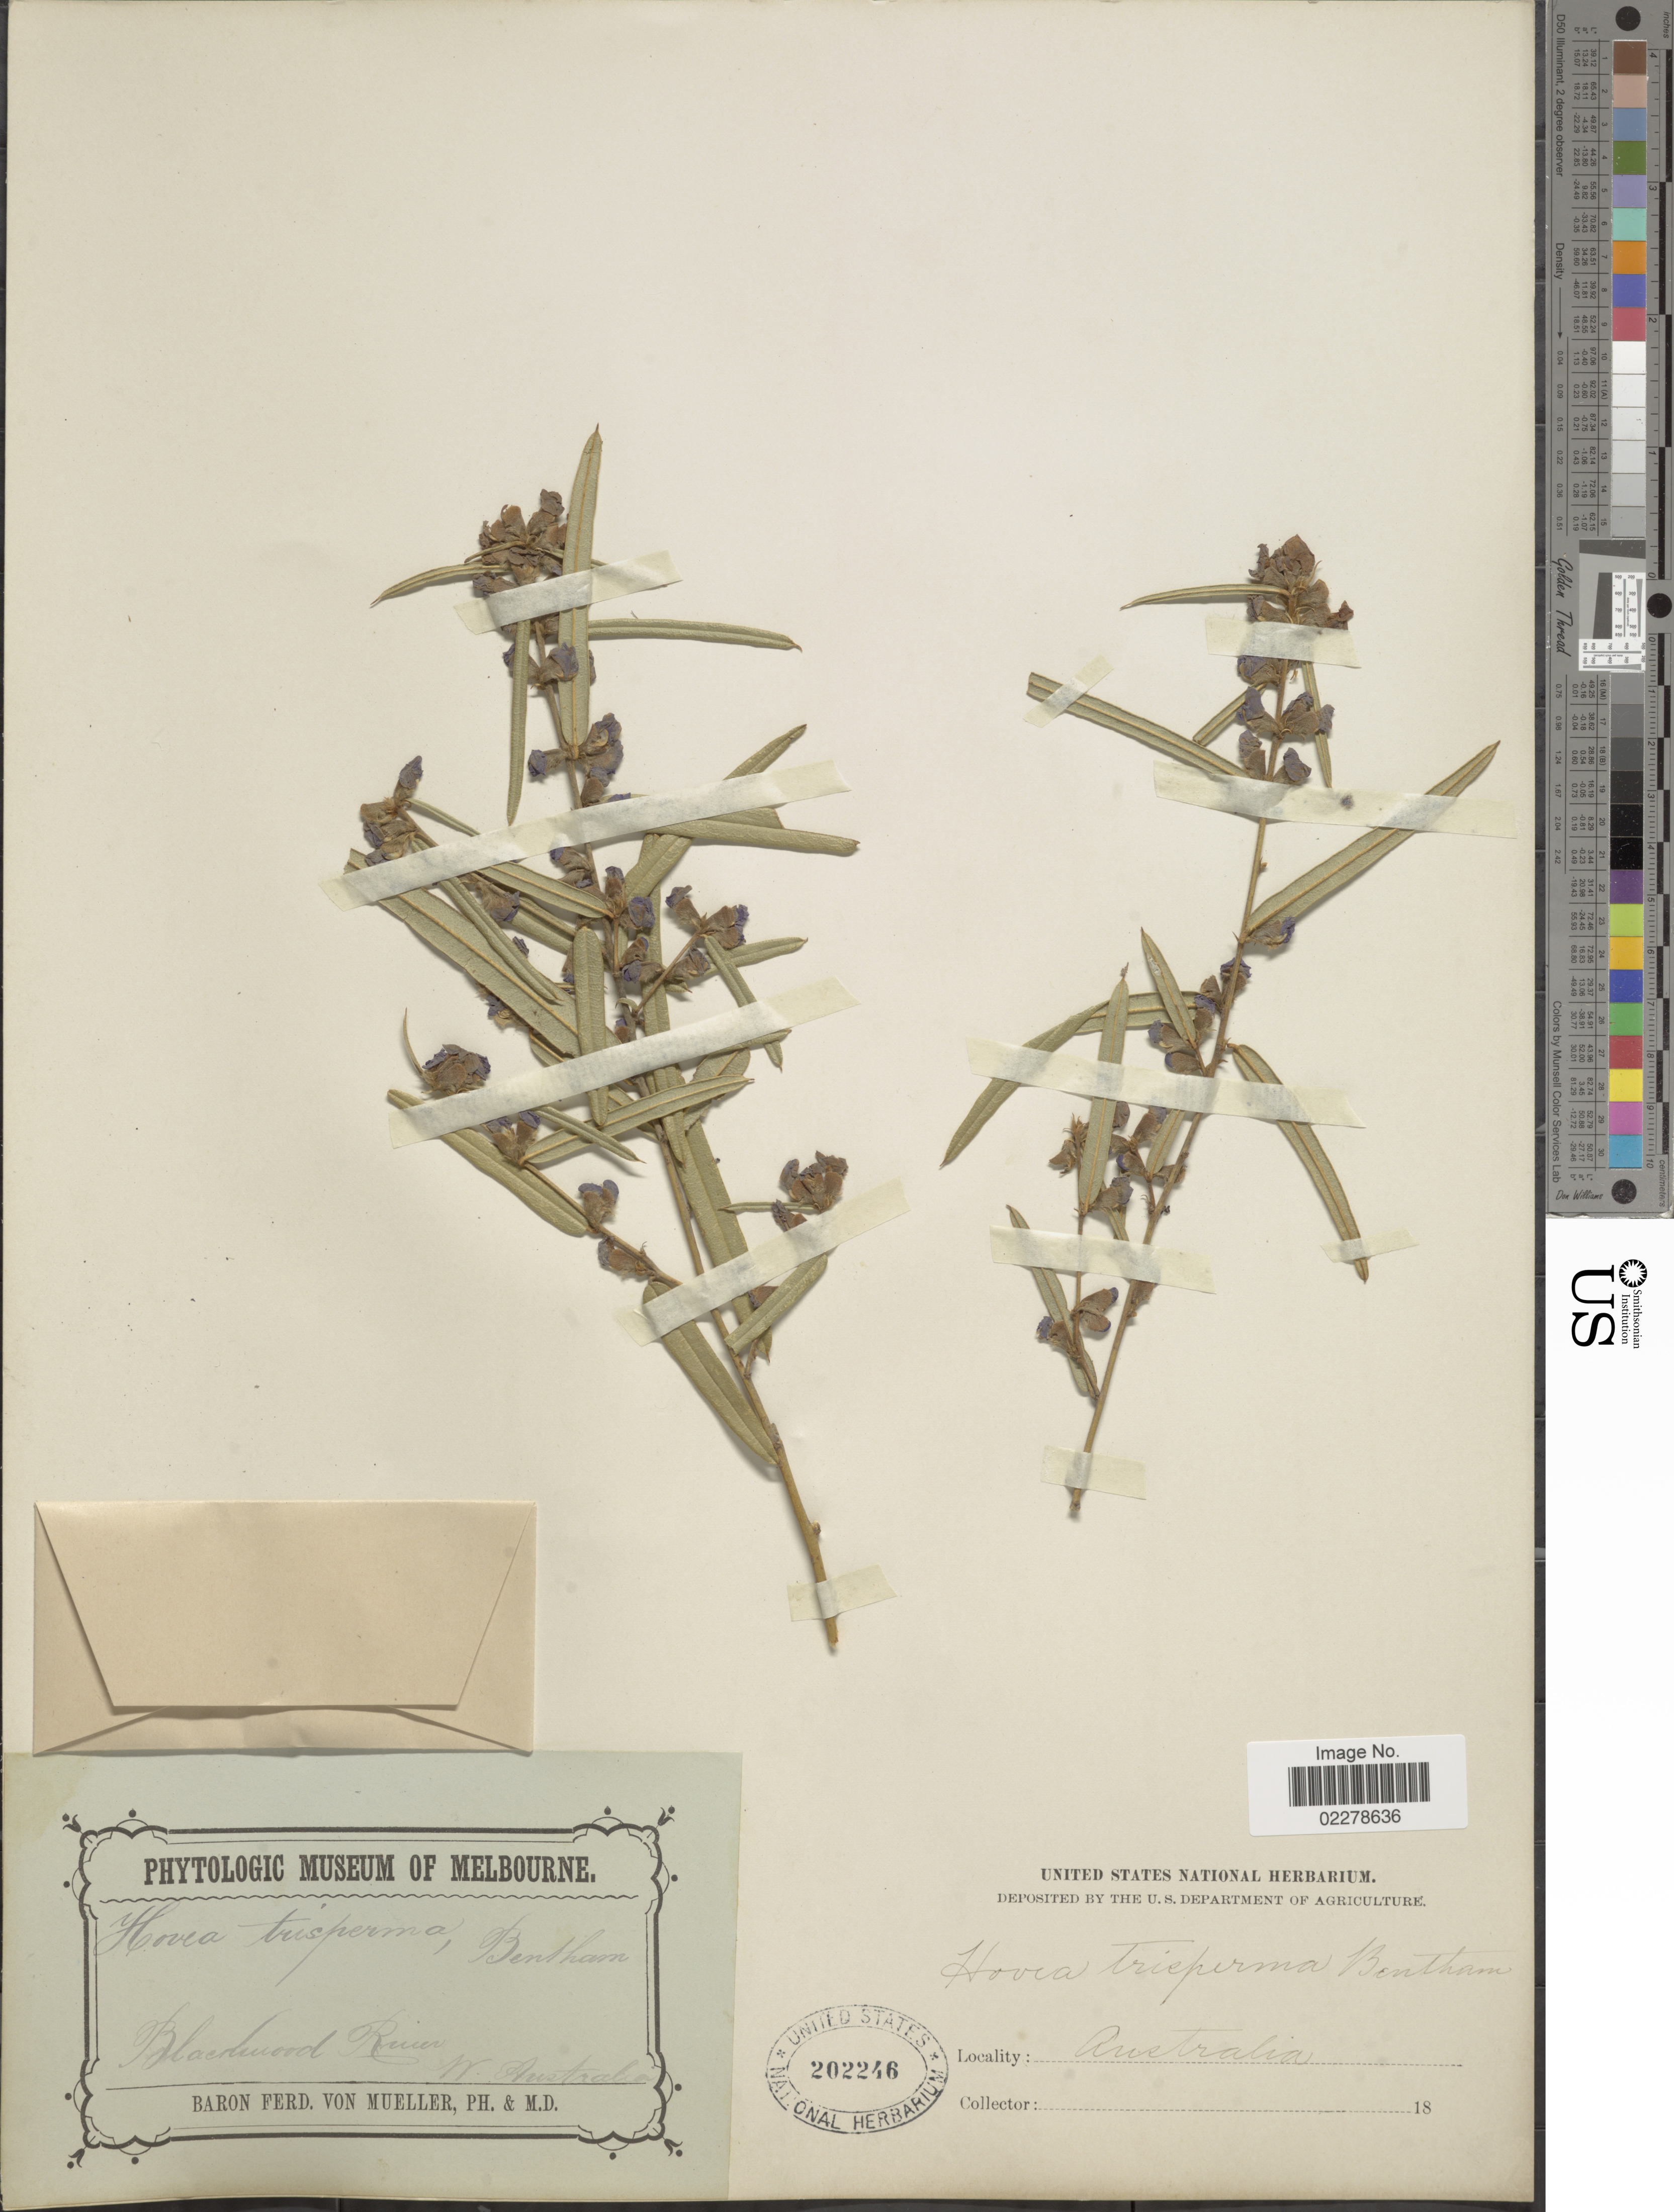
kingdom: Plantae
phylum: Tracheophyta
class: Magnoliopsida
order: Fabales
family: Fabaceae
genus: Hovea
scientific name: Hovea trisperma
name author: Benth.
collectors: F. von Mueller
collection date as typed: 18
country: Australia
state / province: Western Australia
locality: Blackwood River. W. Australia.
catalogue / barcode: US 202246